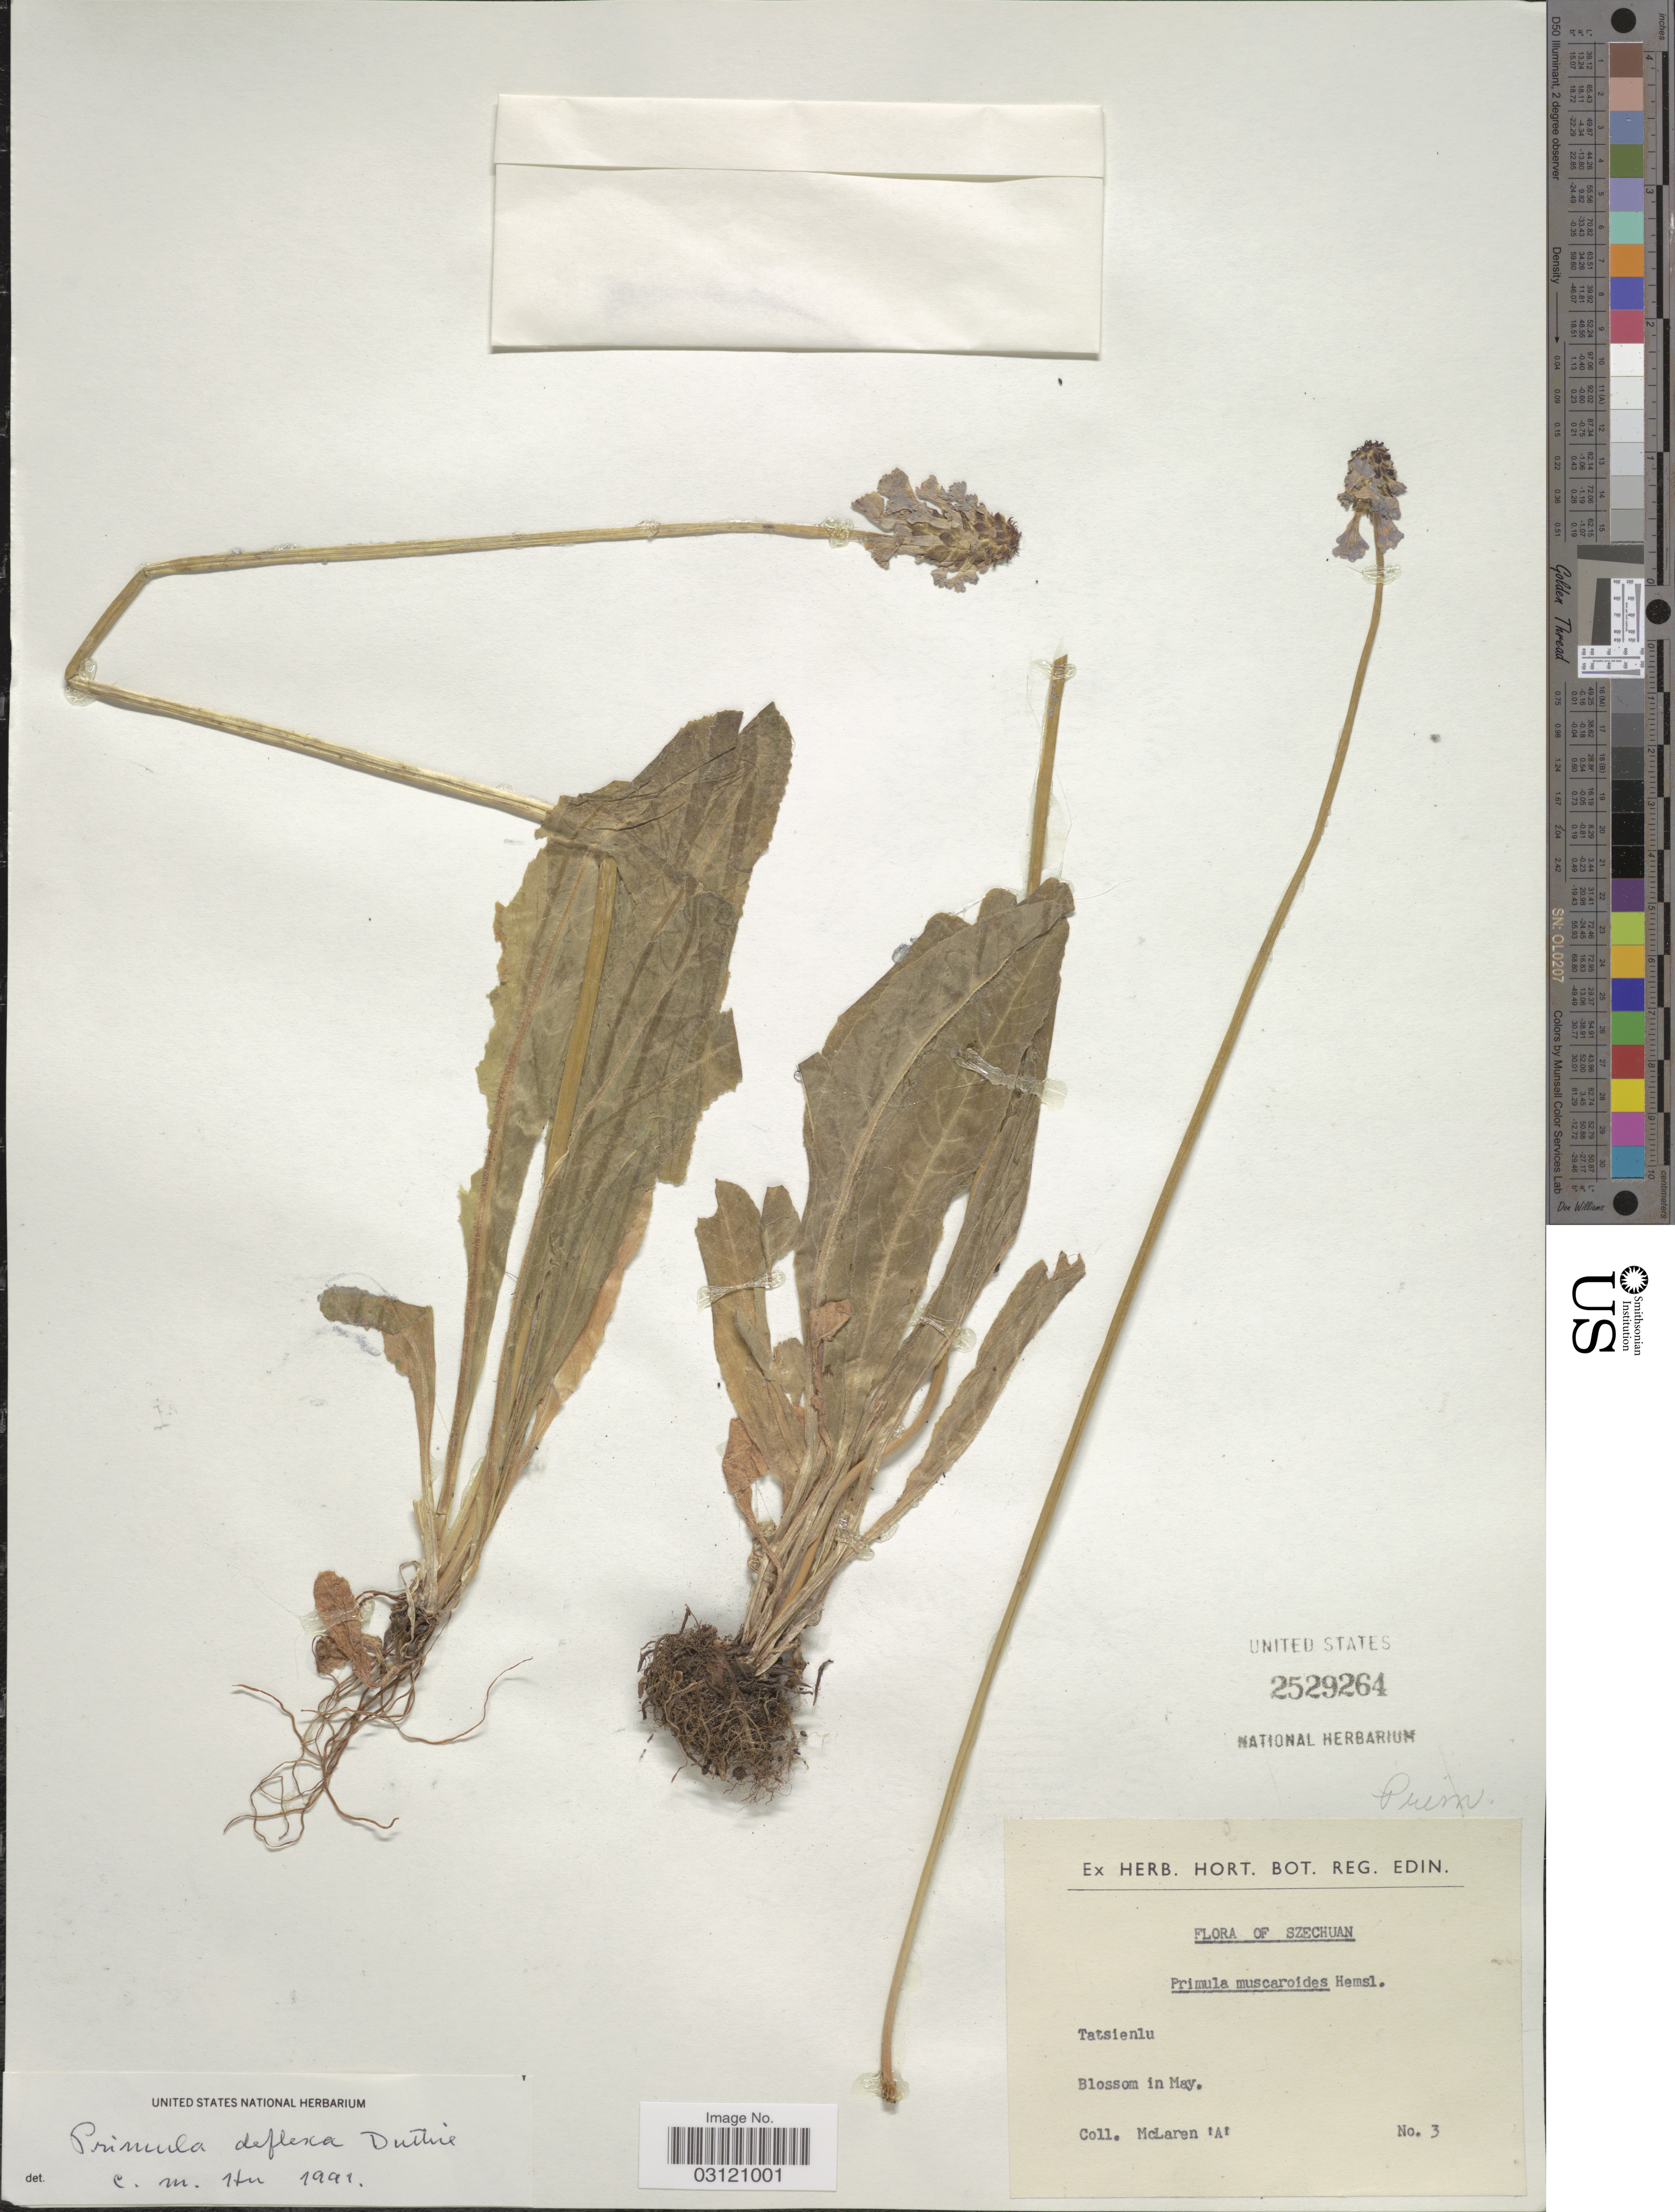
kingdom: Plantae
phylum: Tracheophyta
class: Magnoliopsida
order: Ericales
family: Primulaceae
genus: Primula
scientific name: Primula deflexa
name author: Duthie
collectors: McLaren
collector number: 3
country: China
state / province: Sichuan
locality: Szechuan. Tatsienlu.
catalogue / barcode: US 2529264